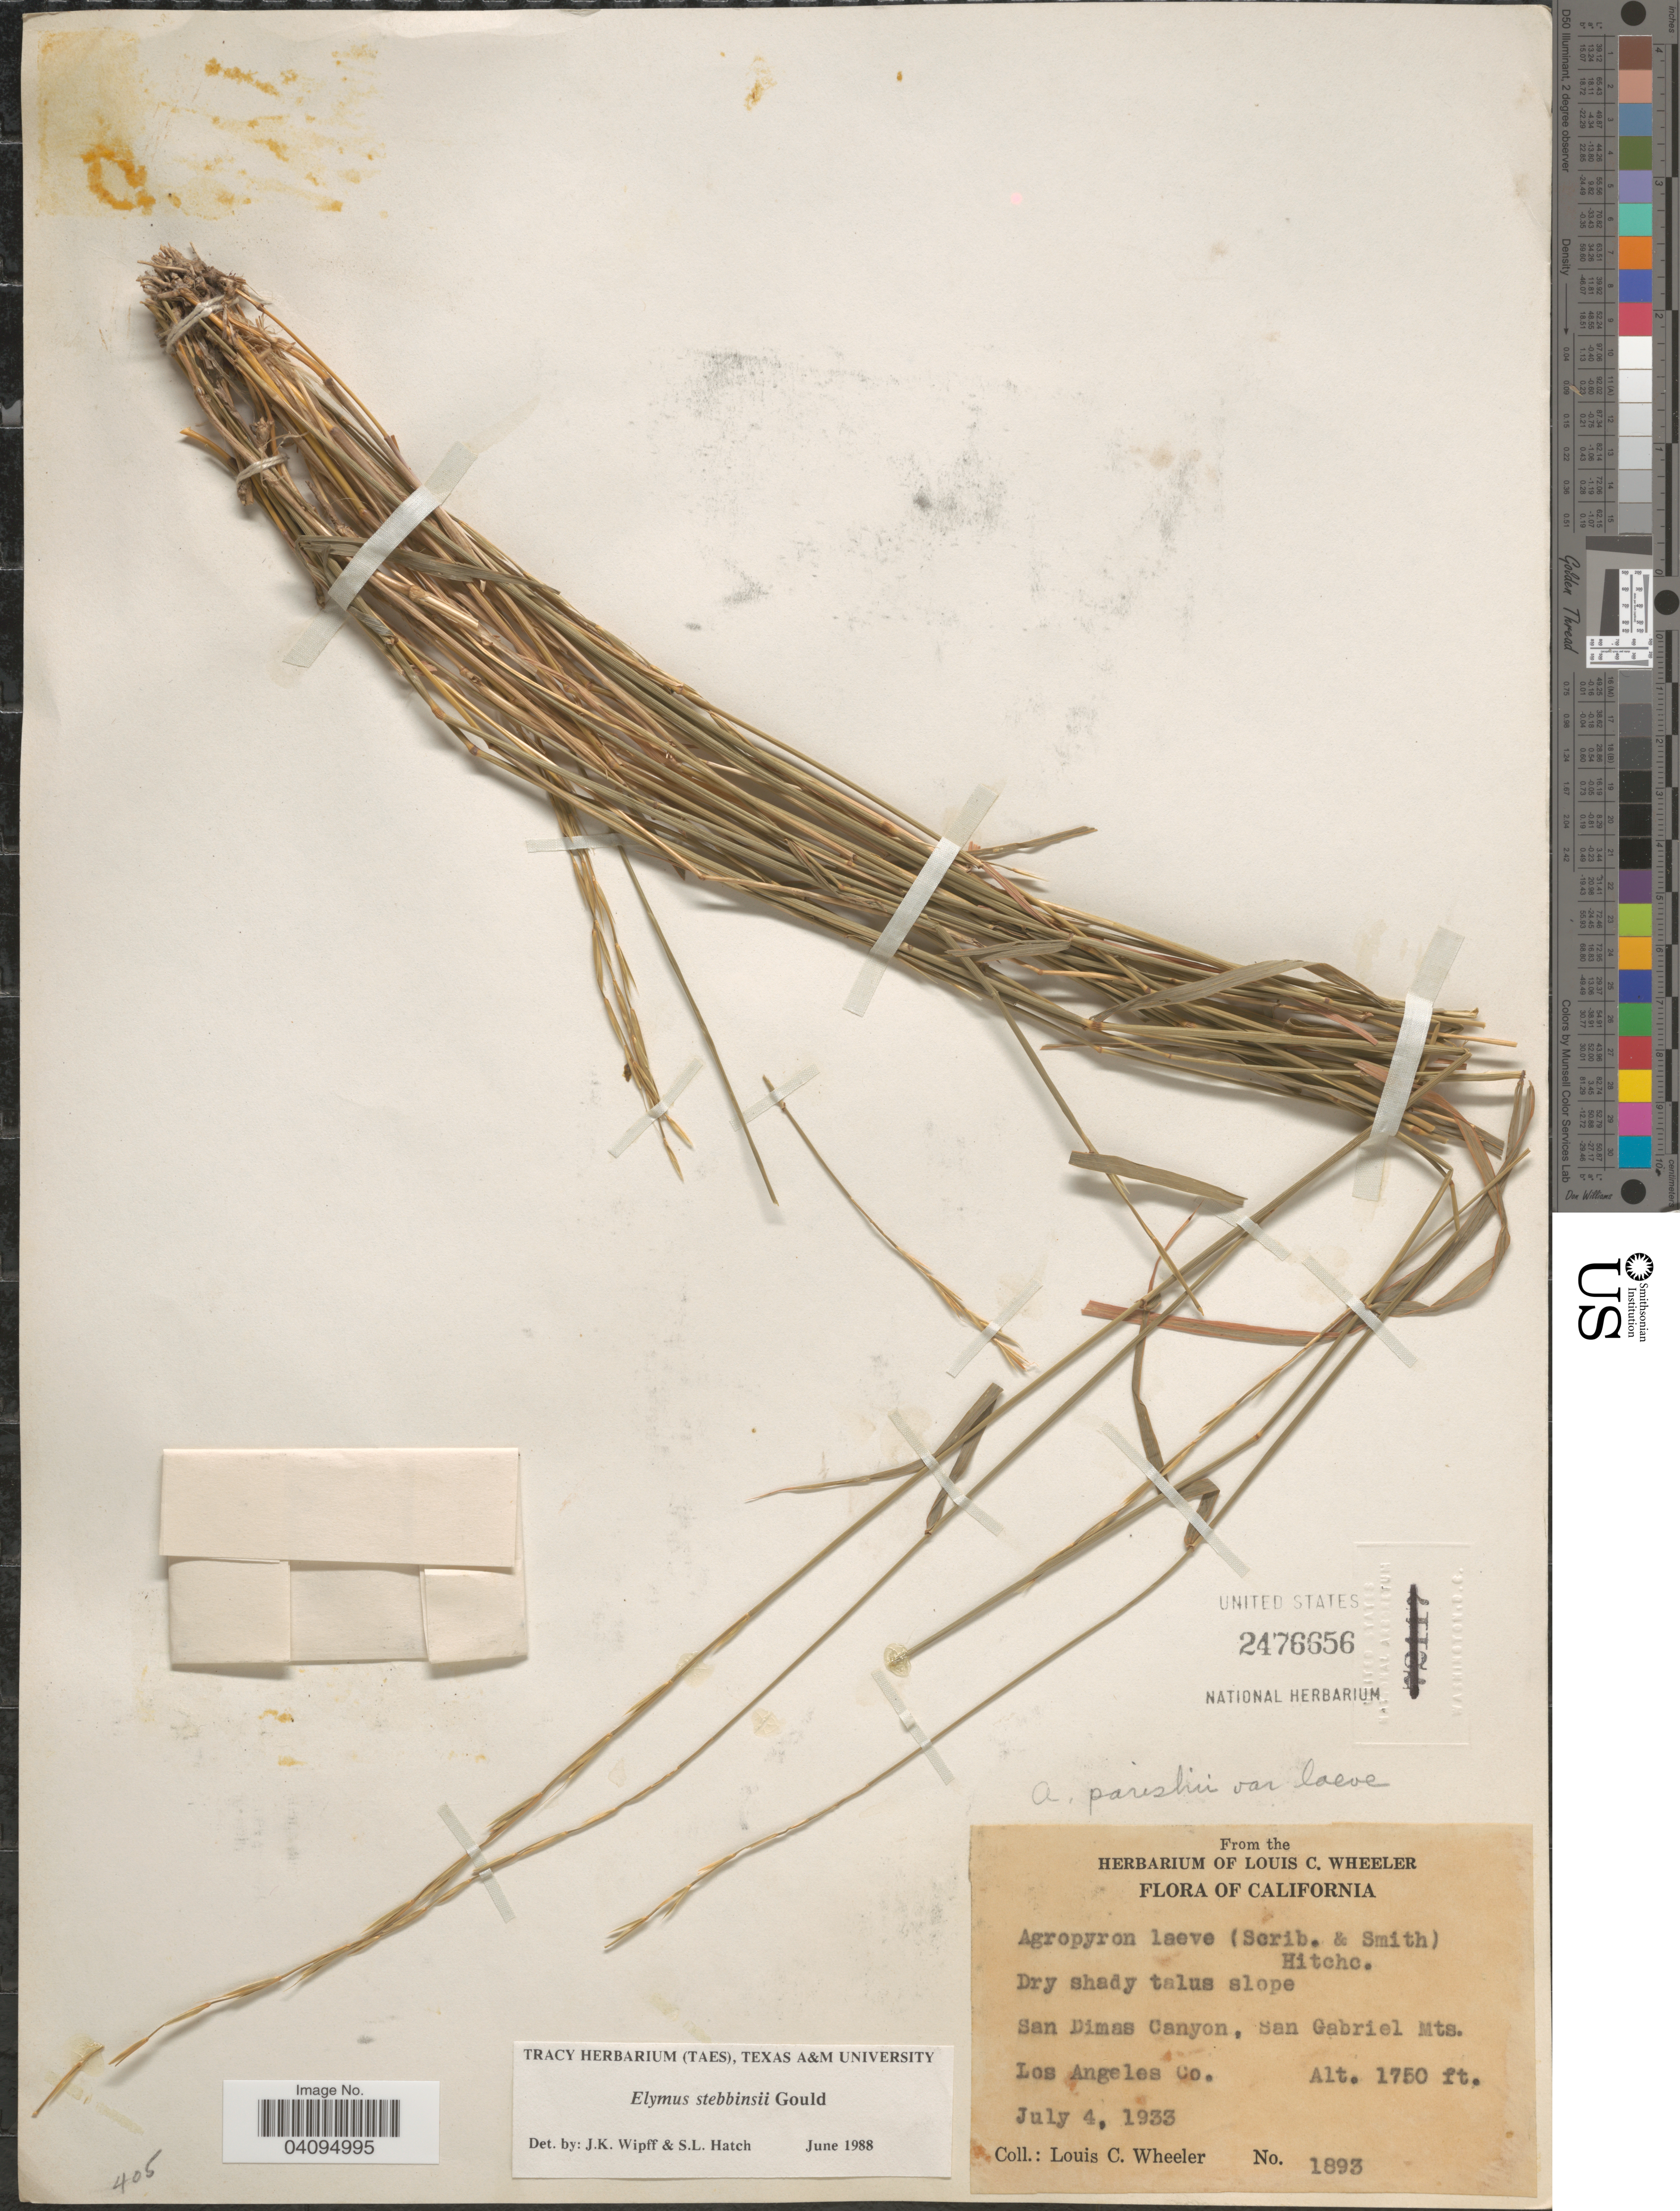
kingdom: Plantae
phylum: Tracheophyta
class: Liliopsida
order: Poales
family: Poaceae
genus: Elymus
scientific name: Elymus stebbinsii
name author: Gould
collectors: L. C. Wheeler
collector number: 1893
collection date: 1933-07-04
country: United States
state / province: California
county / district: Los Angeles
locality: San Dimas Canyon, San Gabriel Mts. Los Angeles Co.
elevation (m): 533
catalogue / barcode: US 2476656